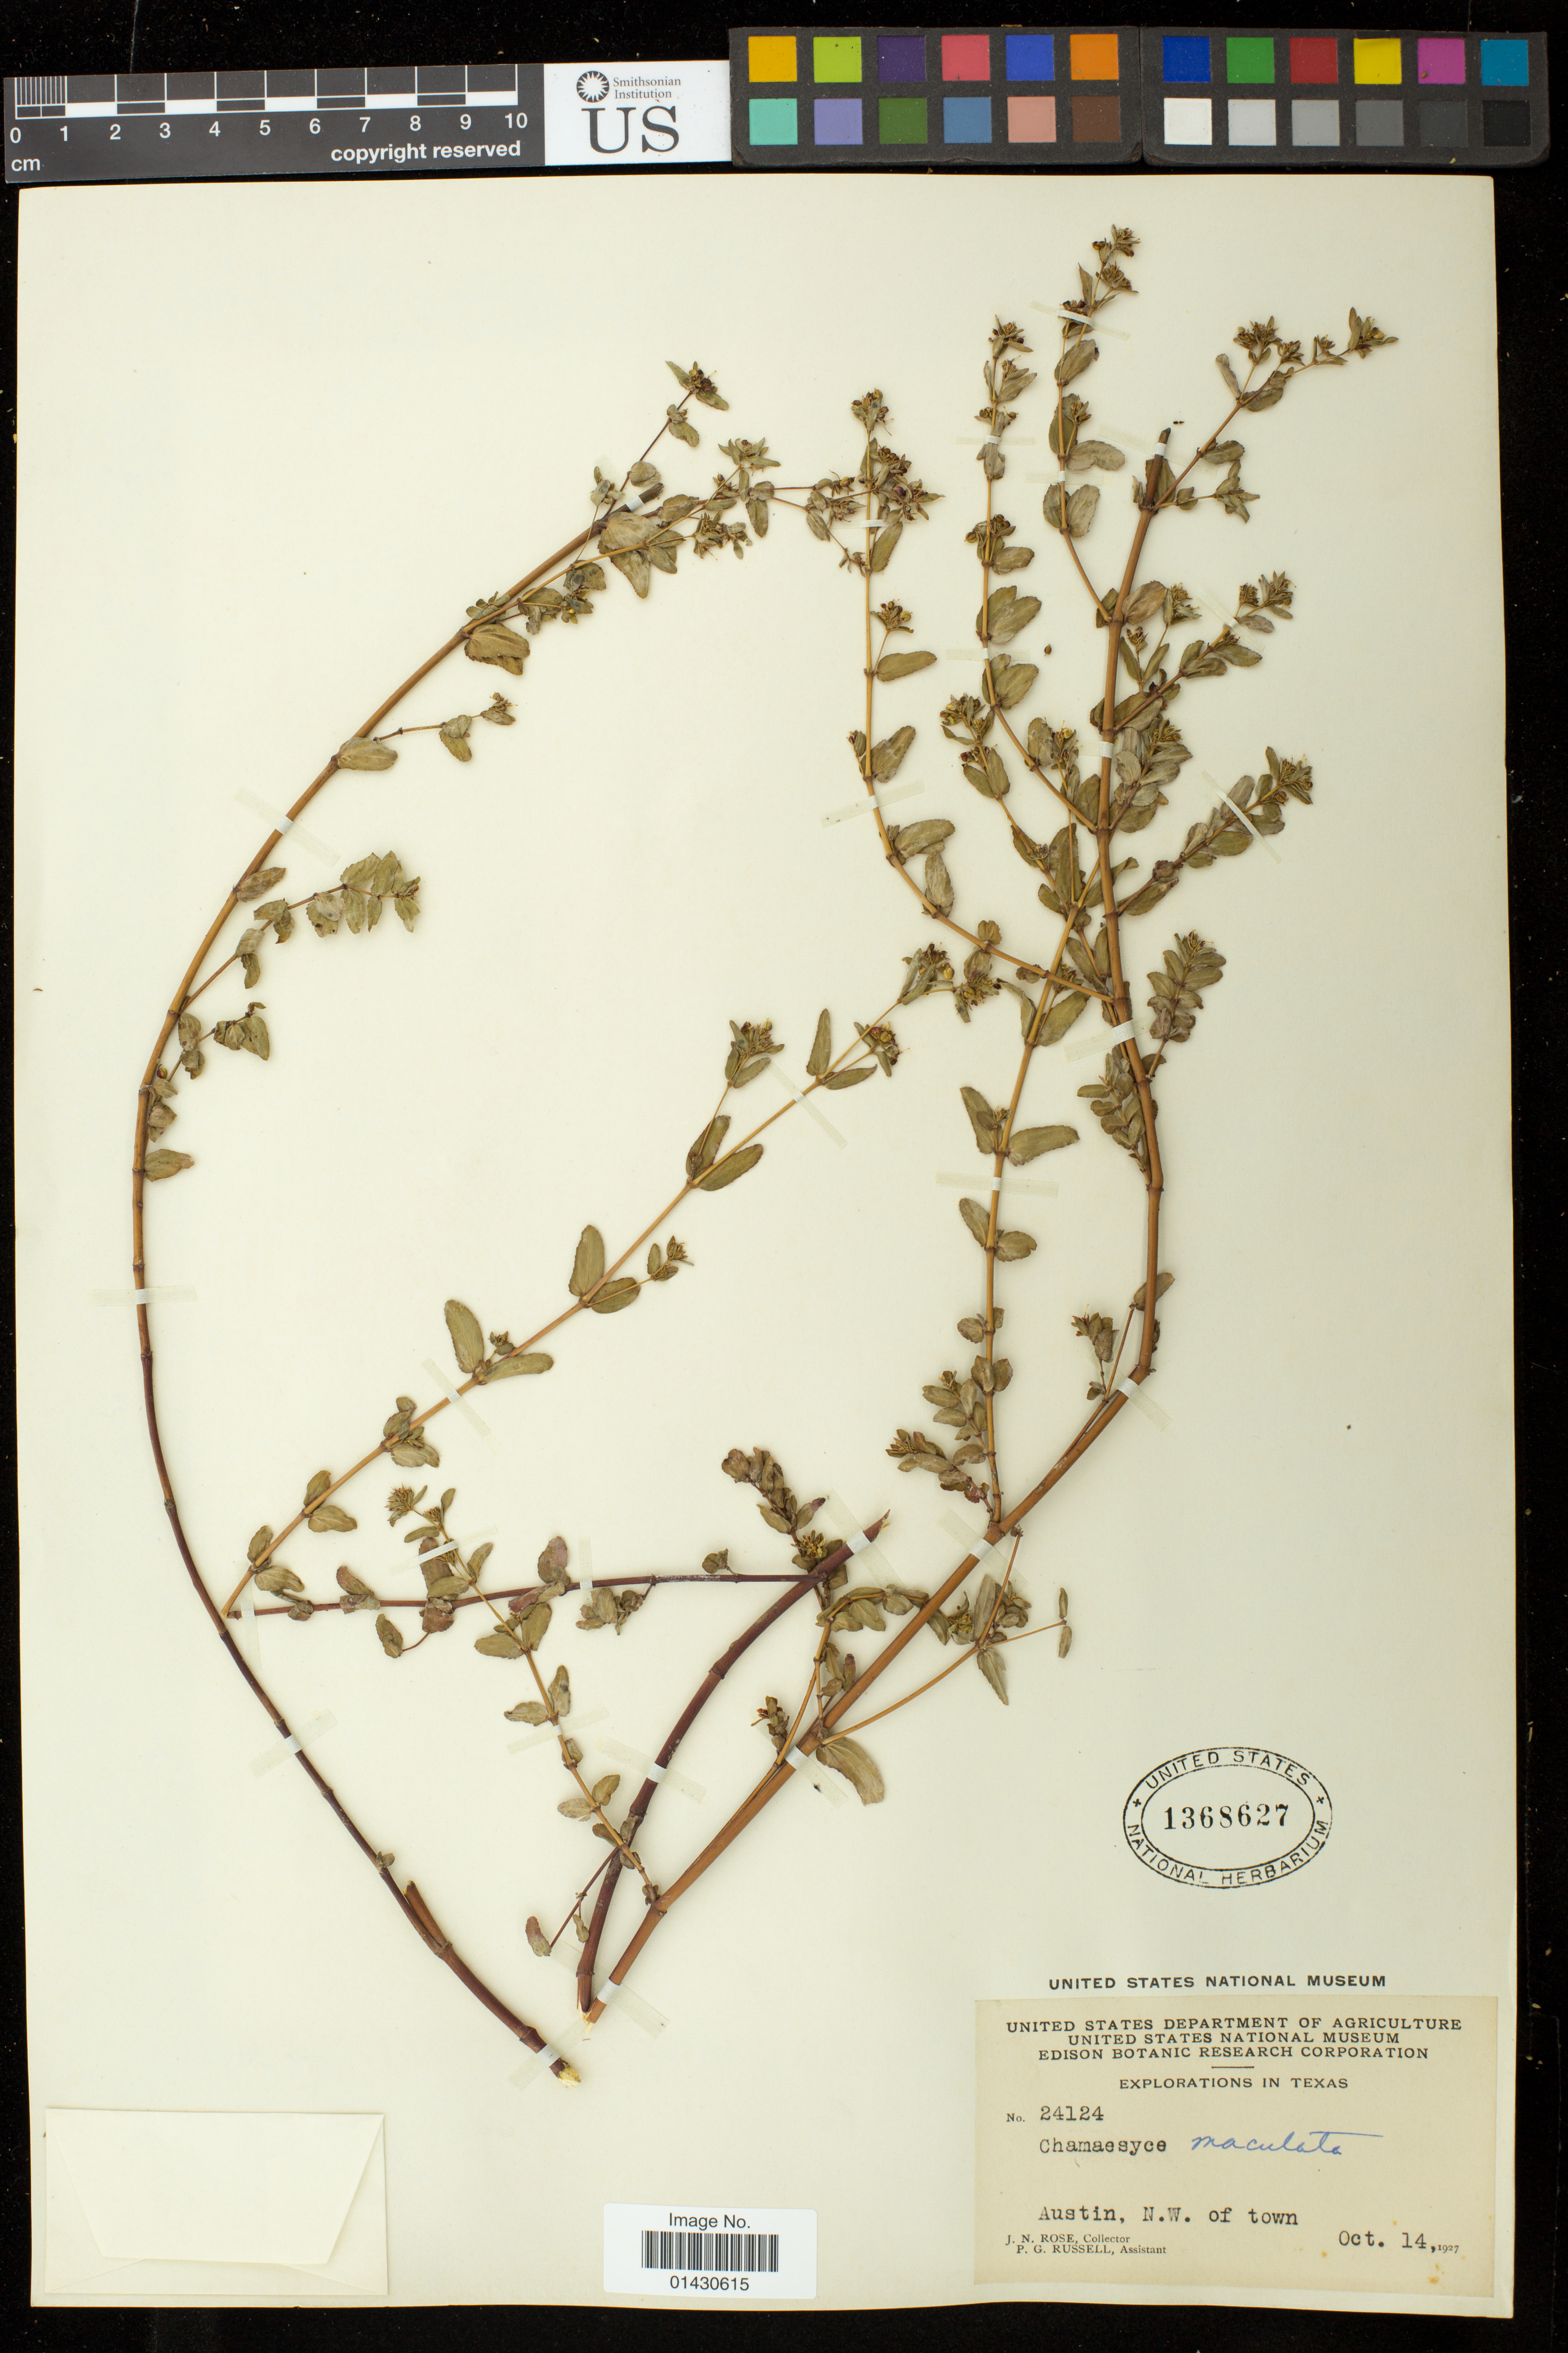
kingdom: Plantae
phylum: Tracheophyta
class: Magnoliopsida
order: Malpighiales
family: Euphorbiaceae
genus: Euphorbia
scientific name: Euphorbia maculata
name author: L.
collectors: J. N. Rose & P. G. Russell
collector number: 24124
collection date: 1927-10-14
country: United States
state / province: Texas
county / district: Travis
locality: Austin, N.W. of town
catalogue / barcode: US 1368627